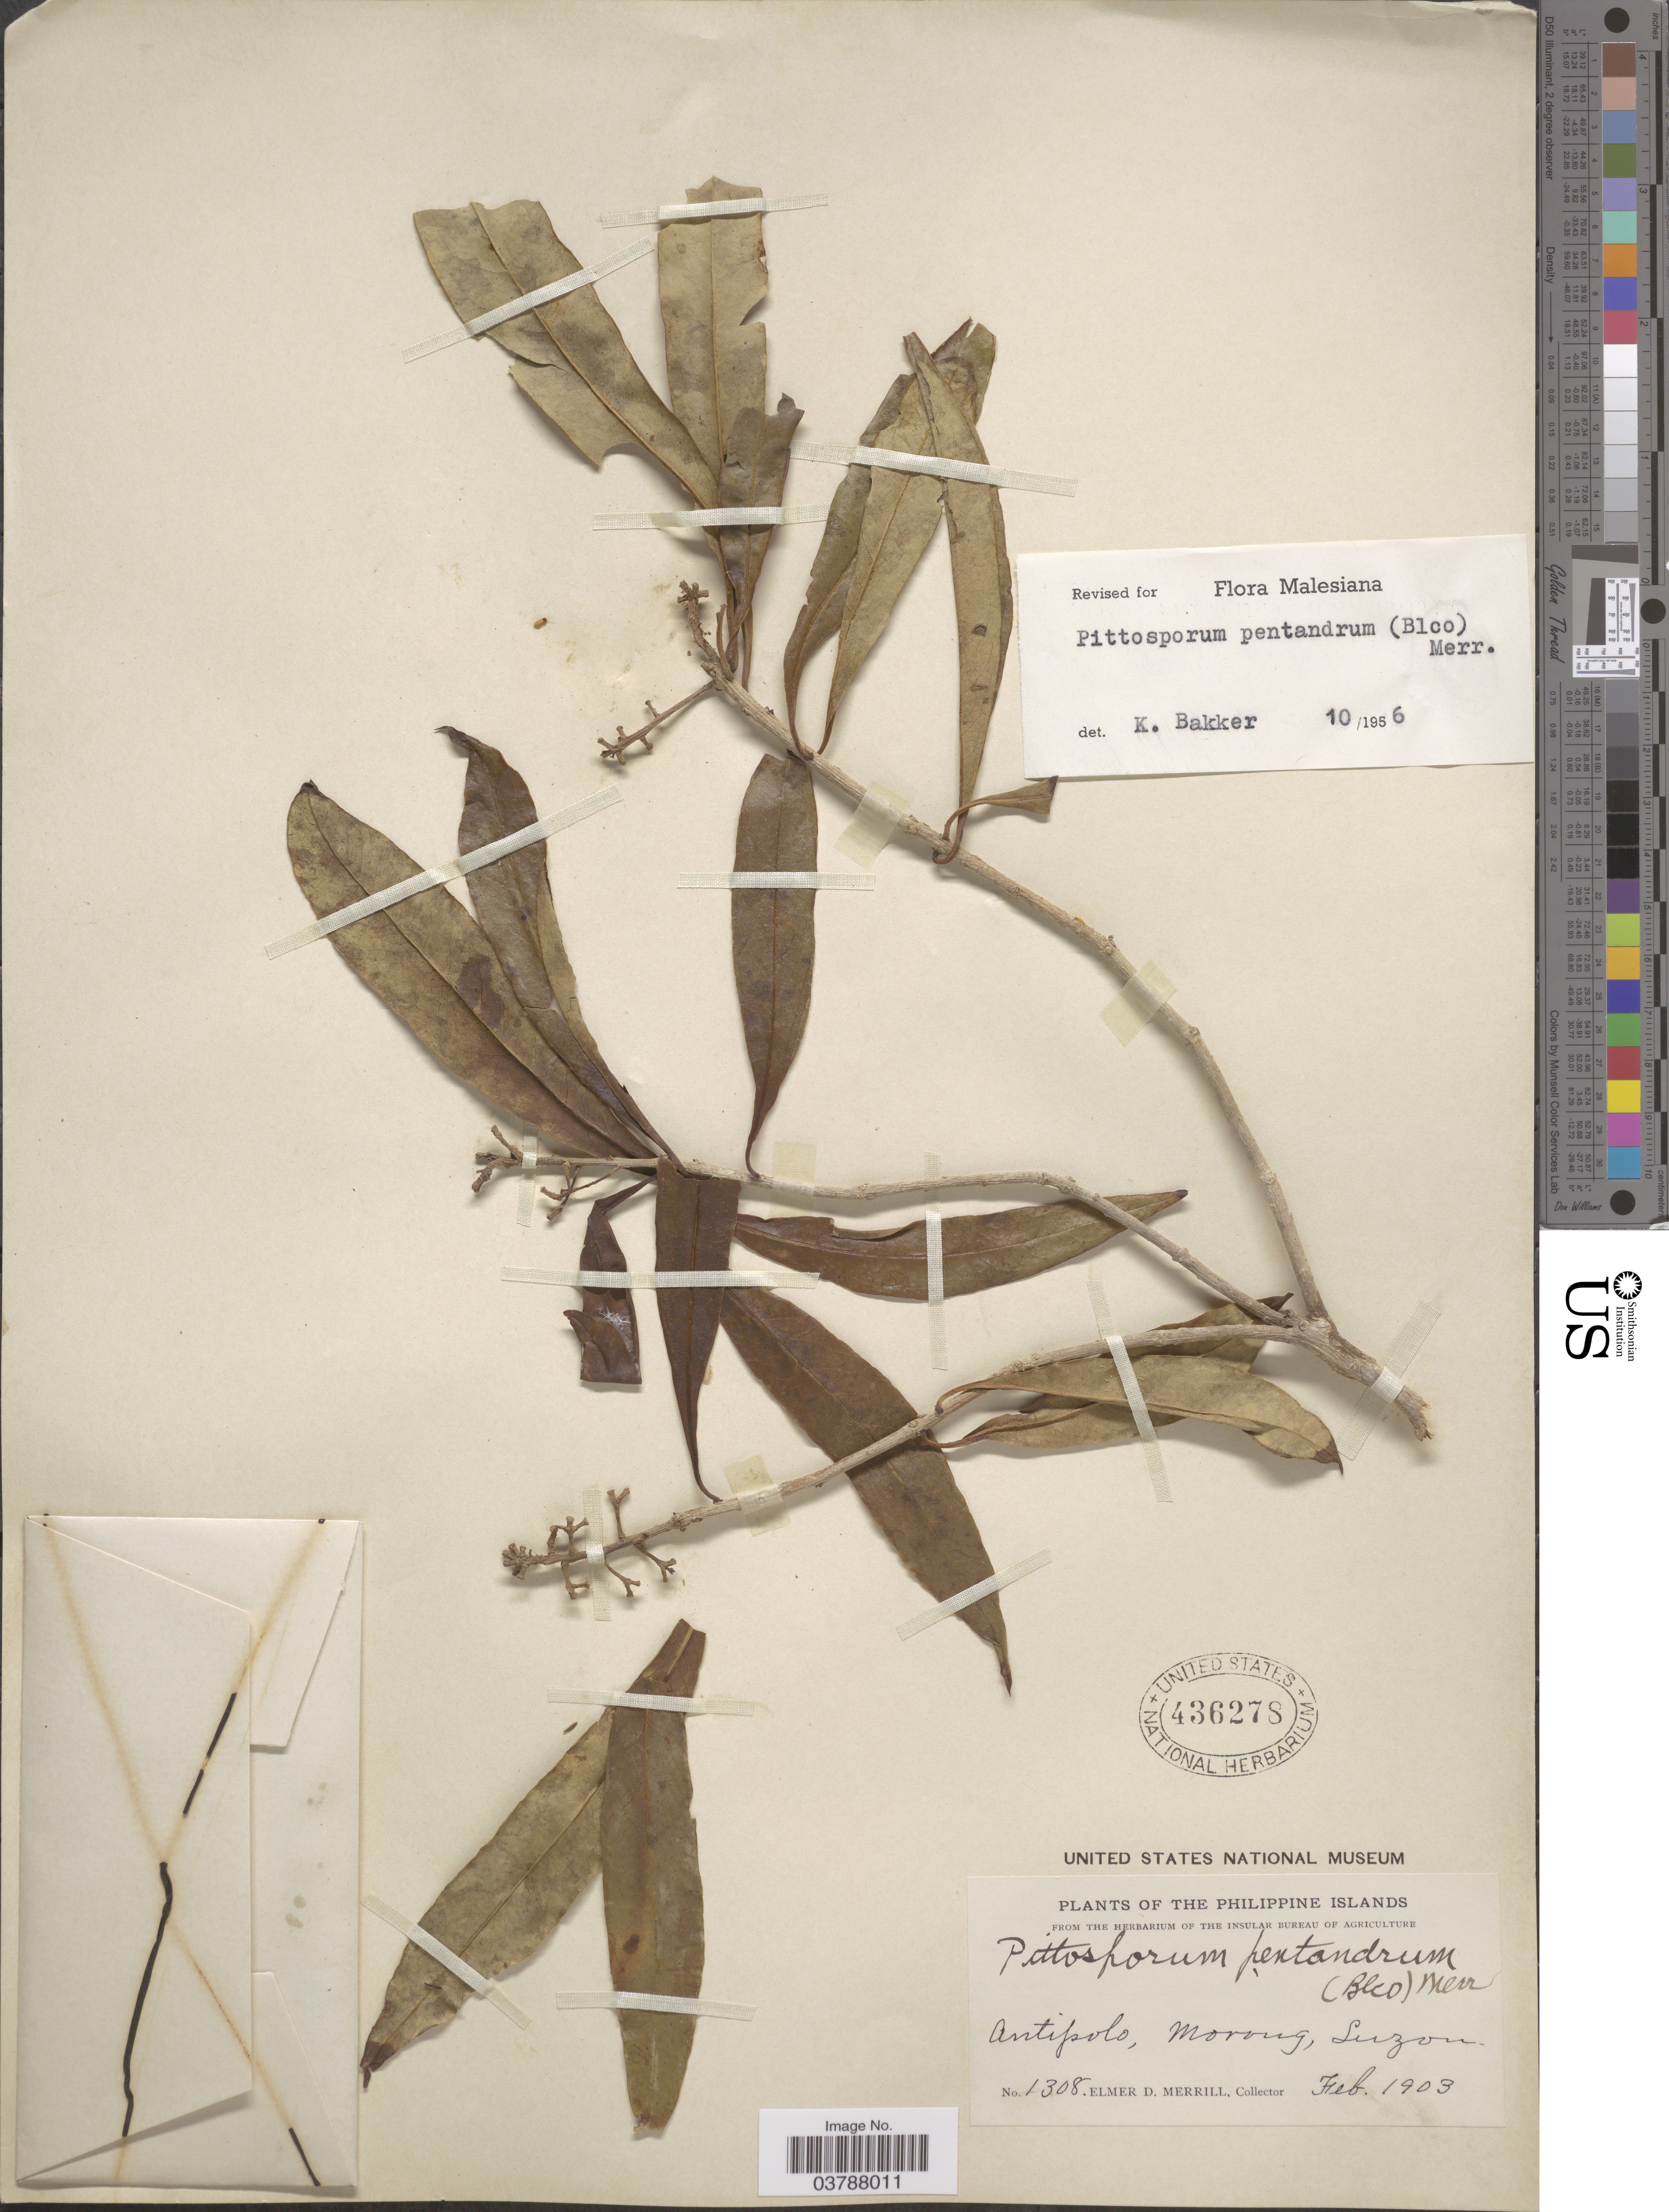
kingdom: Plantae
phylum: Tracheophyta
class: Magnoliopsida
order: Apiales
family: Pittosporaceae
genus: Pittosporum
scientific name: Pittosporum pentandrum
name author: (Blanco) Merr.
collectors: E. D. Merrill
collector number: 1308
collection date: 1903-02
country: Philippines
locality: The Philippine Islands. Antipolo, Morong, Luzon.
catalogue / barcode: US 436278